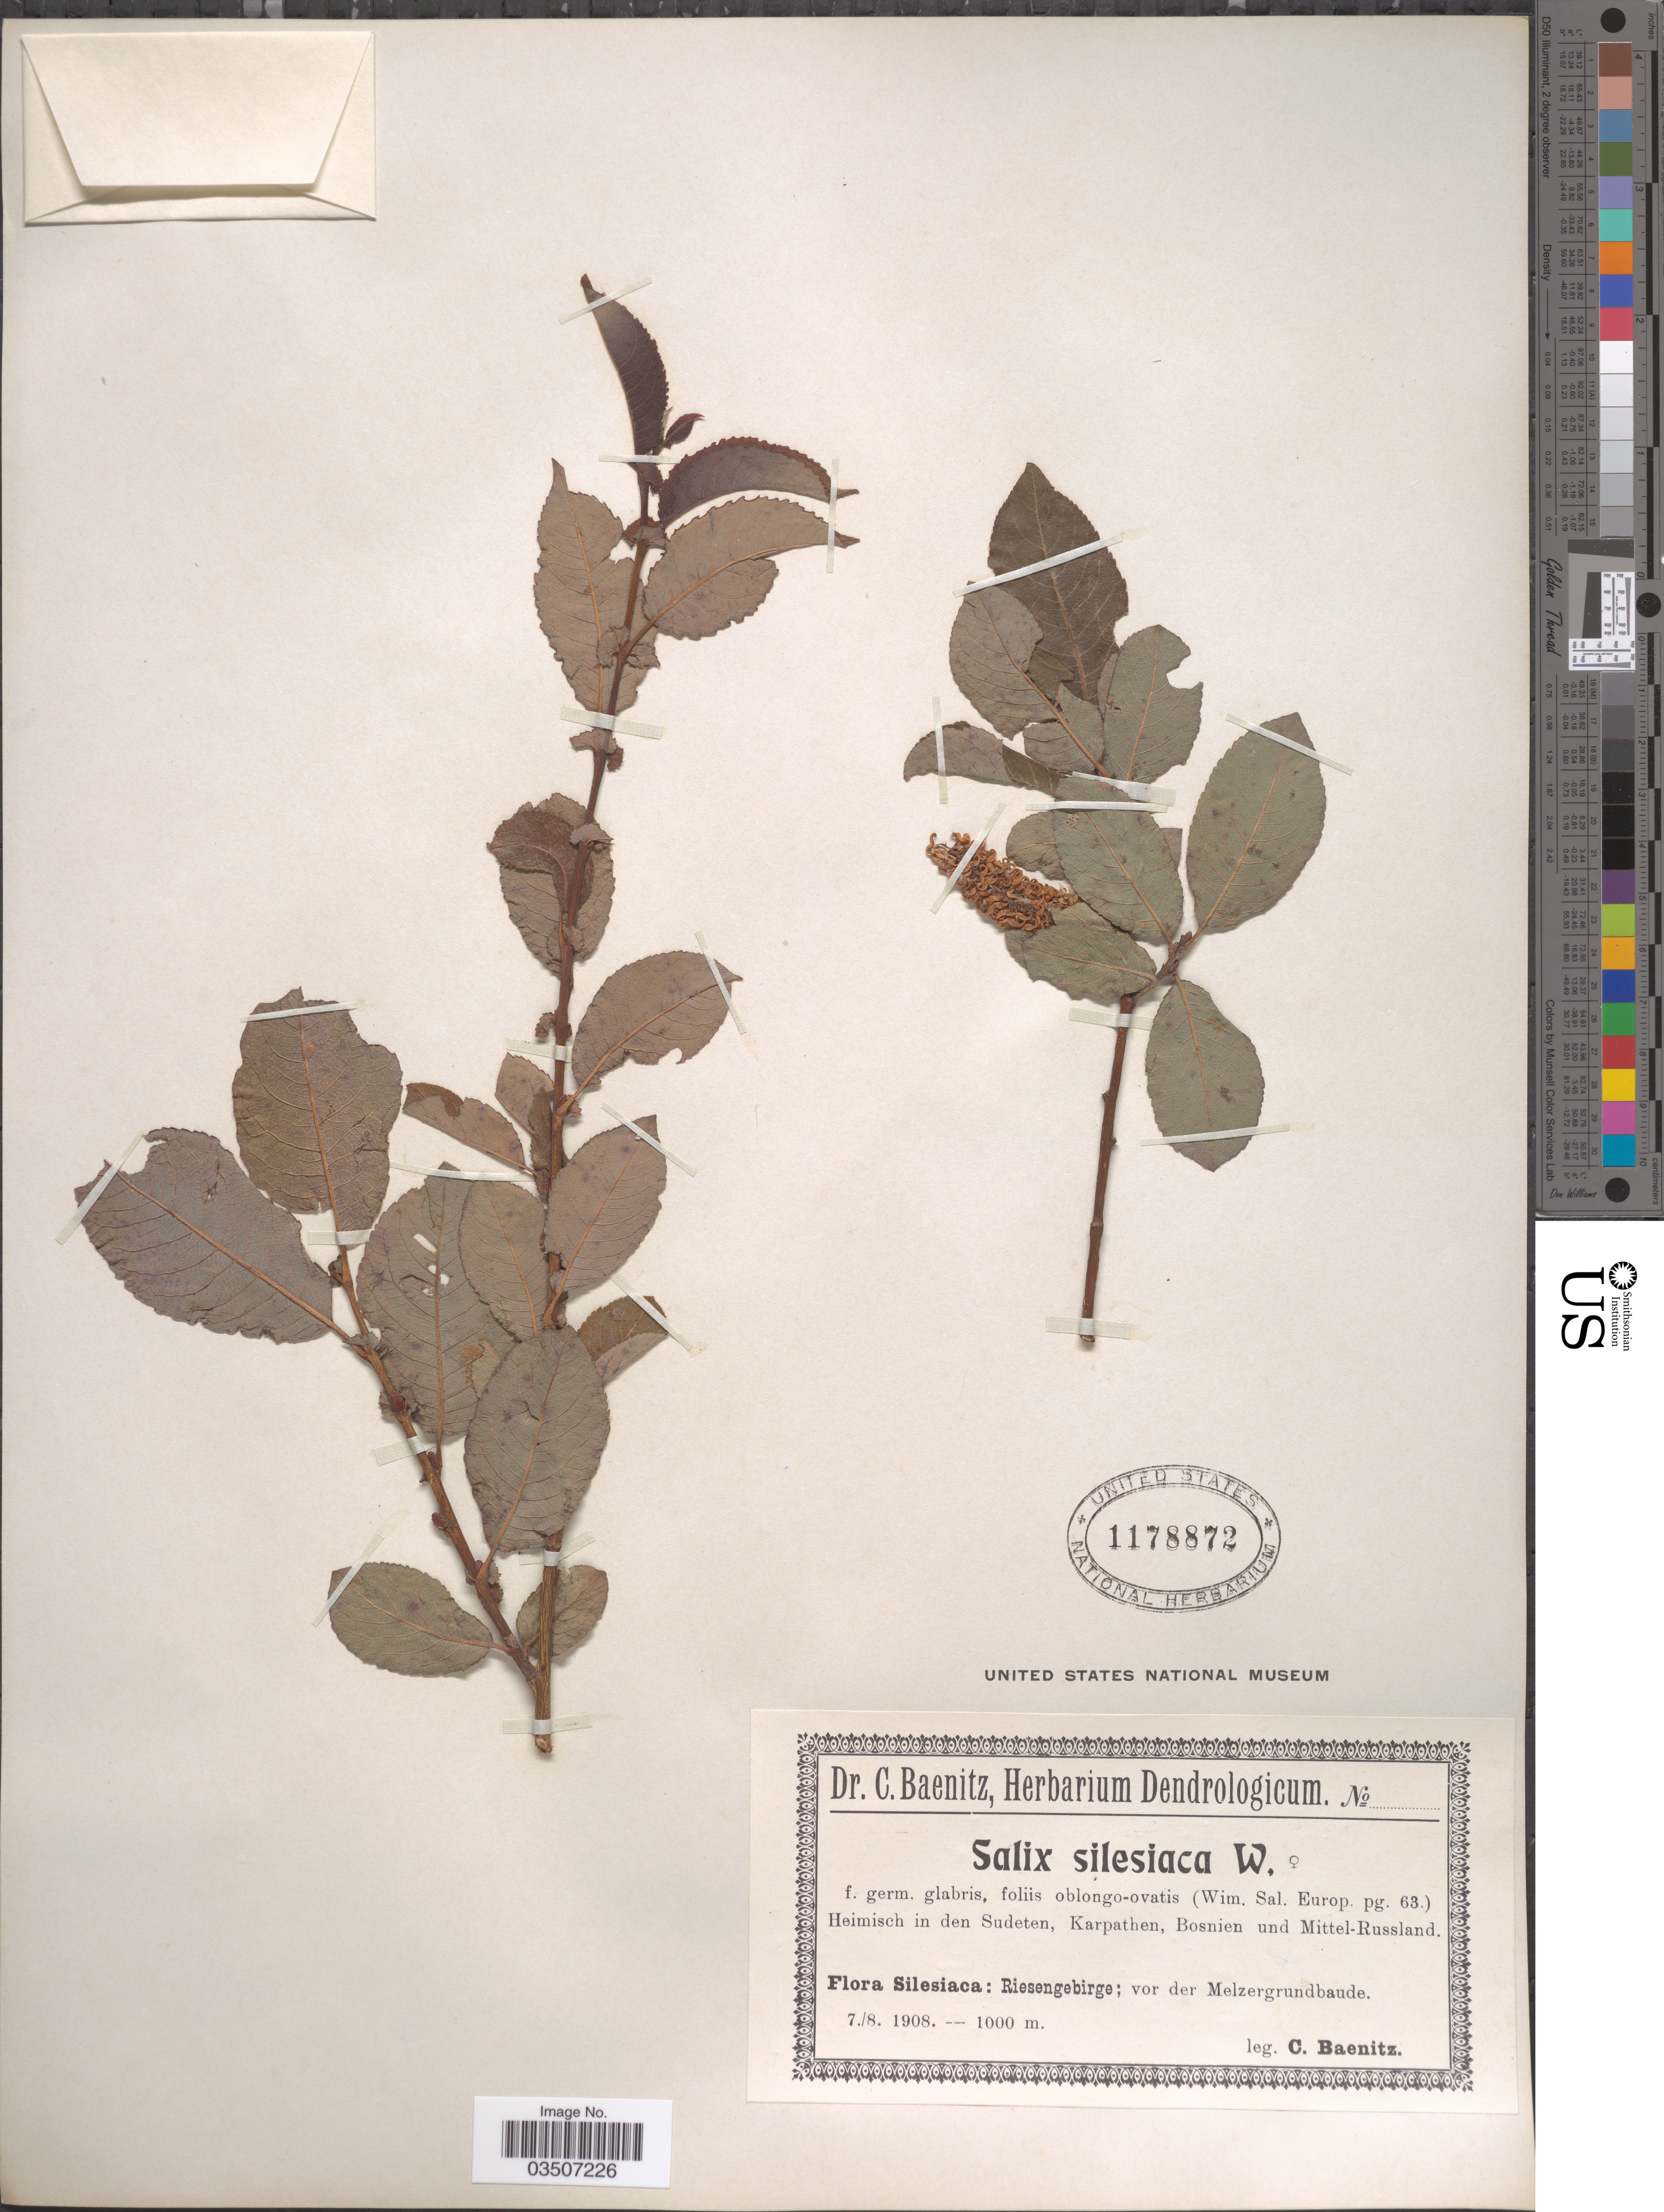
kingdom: Plantae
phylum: Tracheophyta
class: Magnoliopsida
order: Malpighiales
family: Salicaceae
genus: Salix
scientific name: Salix silesiaca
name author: Willd.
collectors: C. G. Baenitz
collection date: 1908-08-07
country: Poland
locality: Silesiaca: Riesengebirge; von der Melzergrundbaude.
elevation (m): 1000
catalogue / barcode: US 1178872